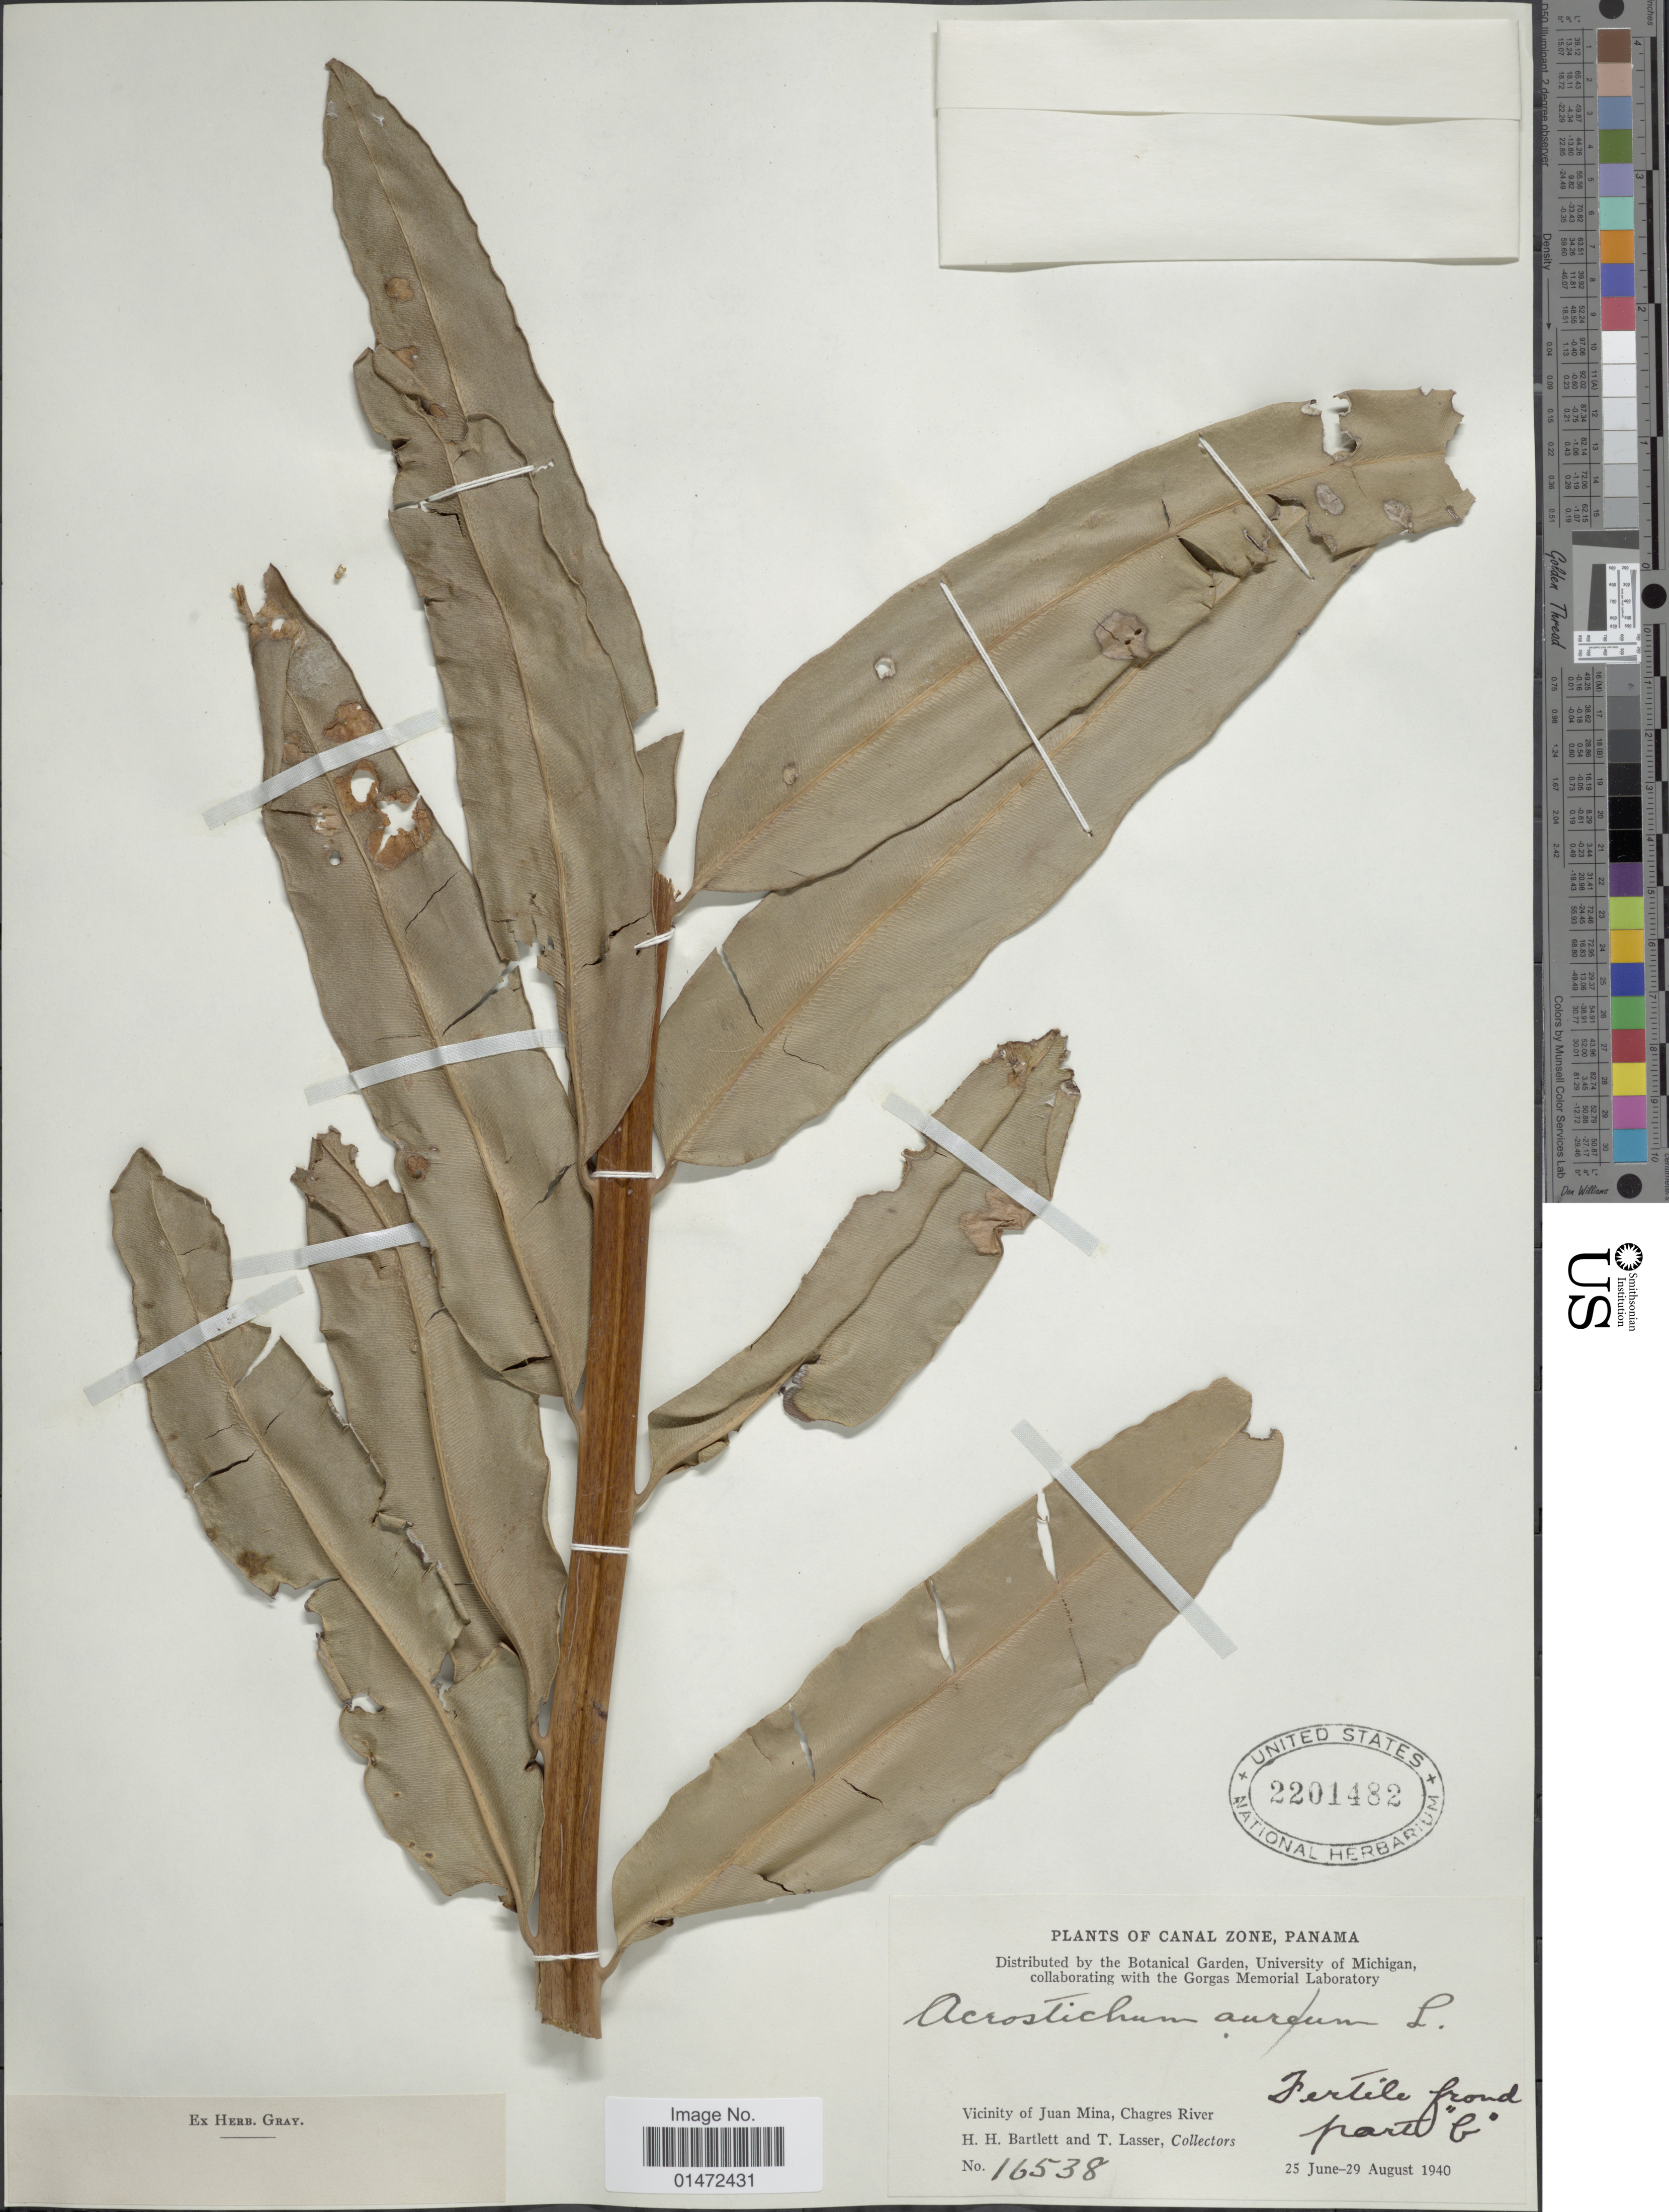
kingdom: Plantae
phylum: Tracheophyta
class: Polypodiopsida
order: Polypodiales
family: Pteridaceae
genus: Acrostichum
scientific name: Acrostichum danaeifolium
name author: Langsd. & Fisch.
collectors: H. H. Bartlett & T. Lasser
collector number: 16538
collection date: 1940-06-25/1940-08-29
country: Panama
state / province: Colón / Panamá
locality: Canal Zone. Vicinity of Juan Mina, Chagres River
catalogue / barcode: US 2201482